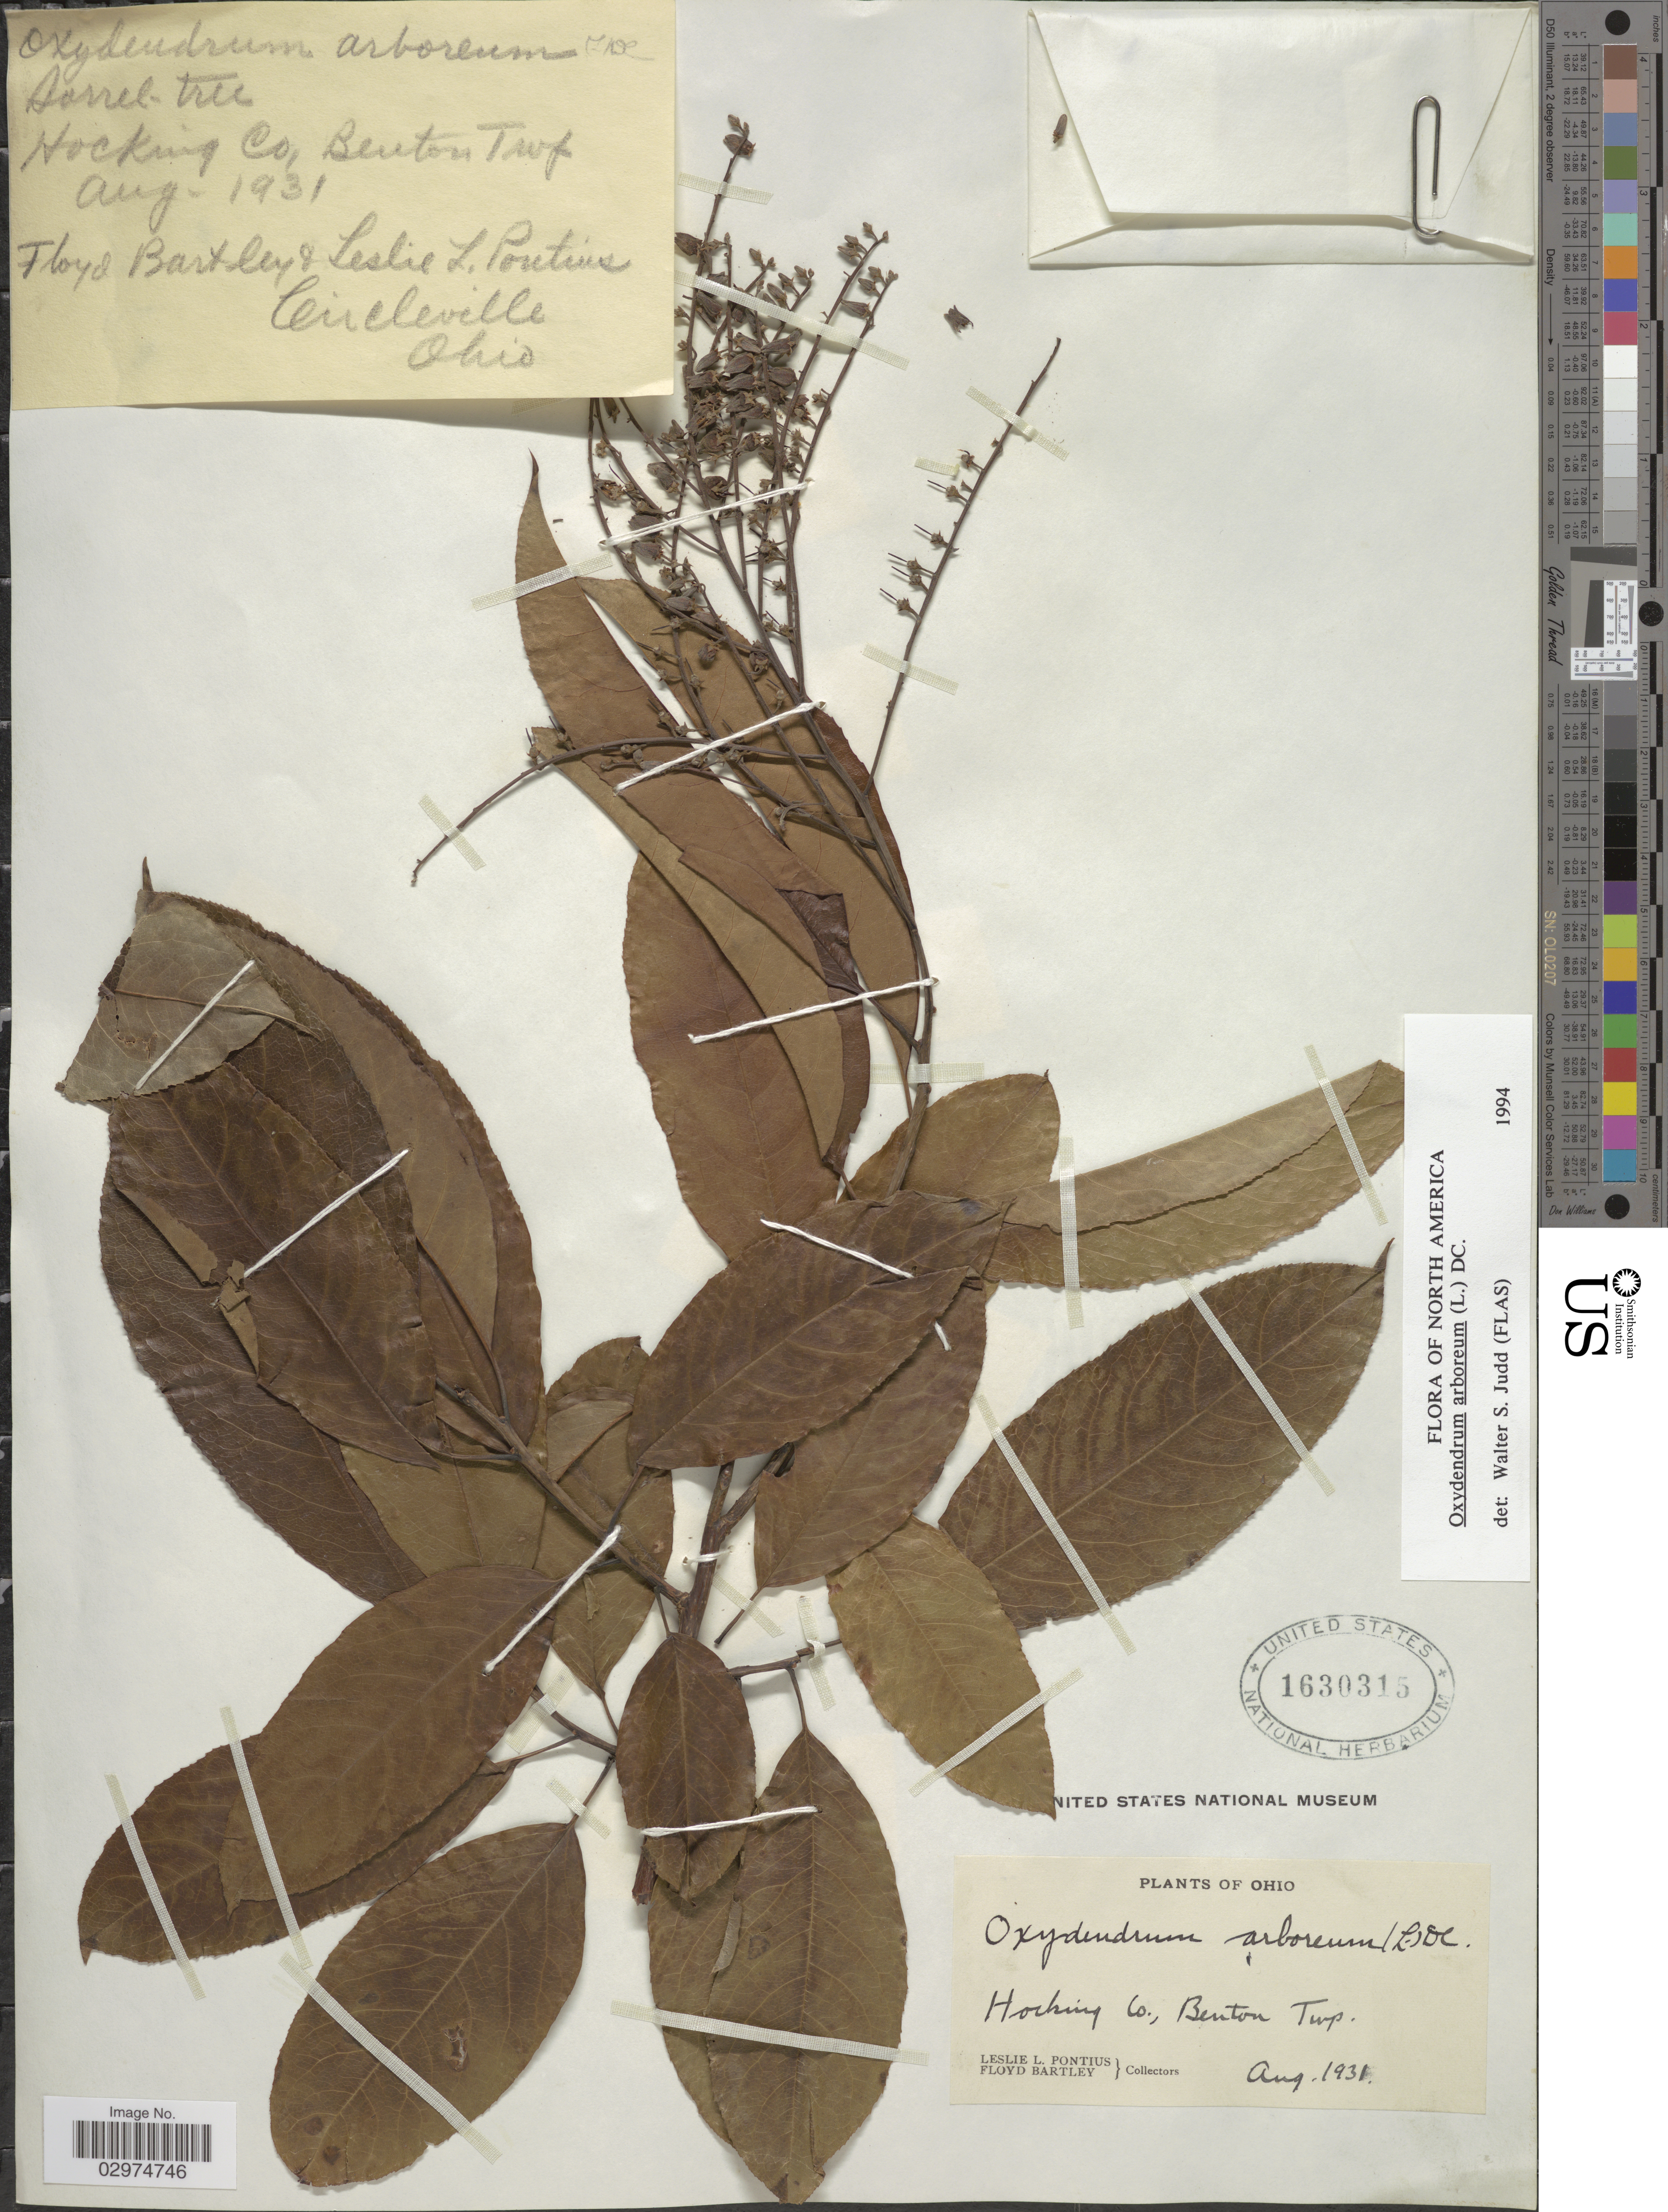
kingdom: Plantae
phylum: Tracheophyta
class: Magnoliopsida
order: Ericales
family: Ericaceae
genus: Oxydendrum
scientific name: Oxydendrum arboreum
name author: (L.) DC.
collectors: L. Pontius & F. Bartley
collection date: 1931-08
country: United States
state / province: Ohio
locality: Hocking Co., Benton Twp.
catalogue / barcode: US 1630315